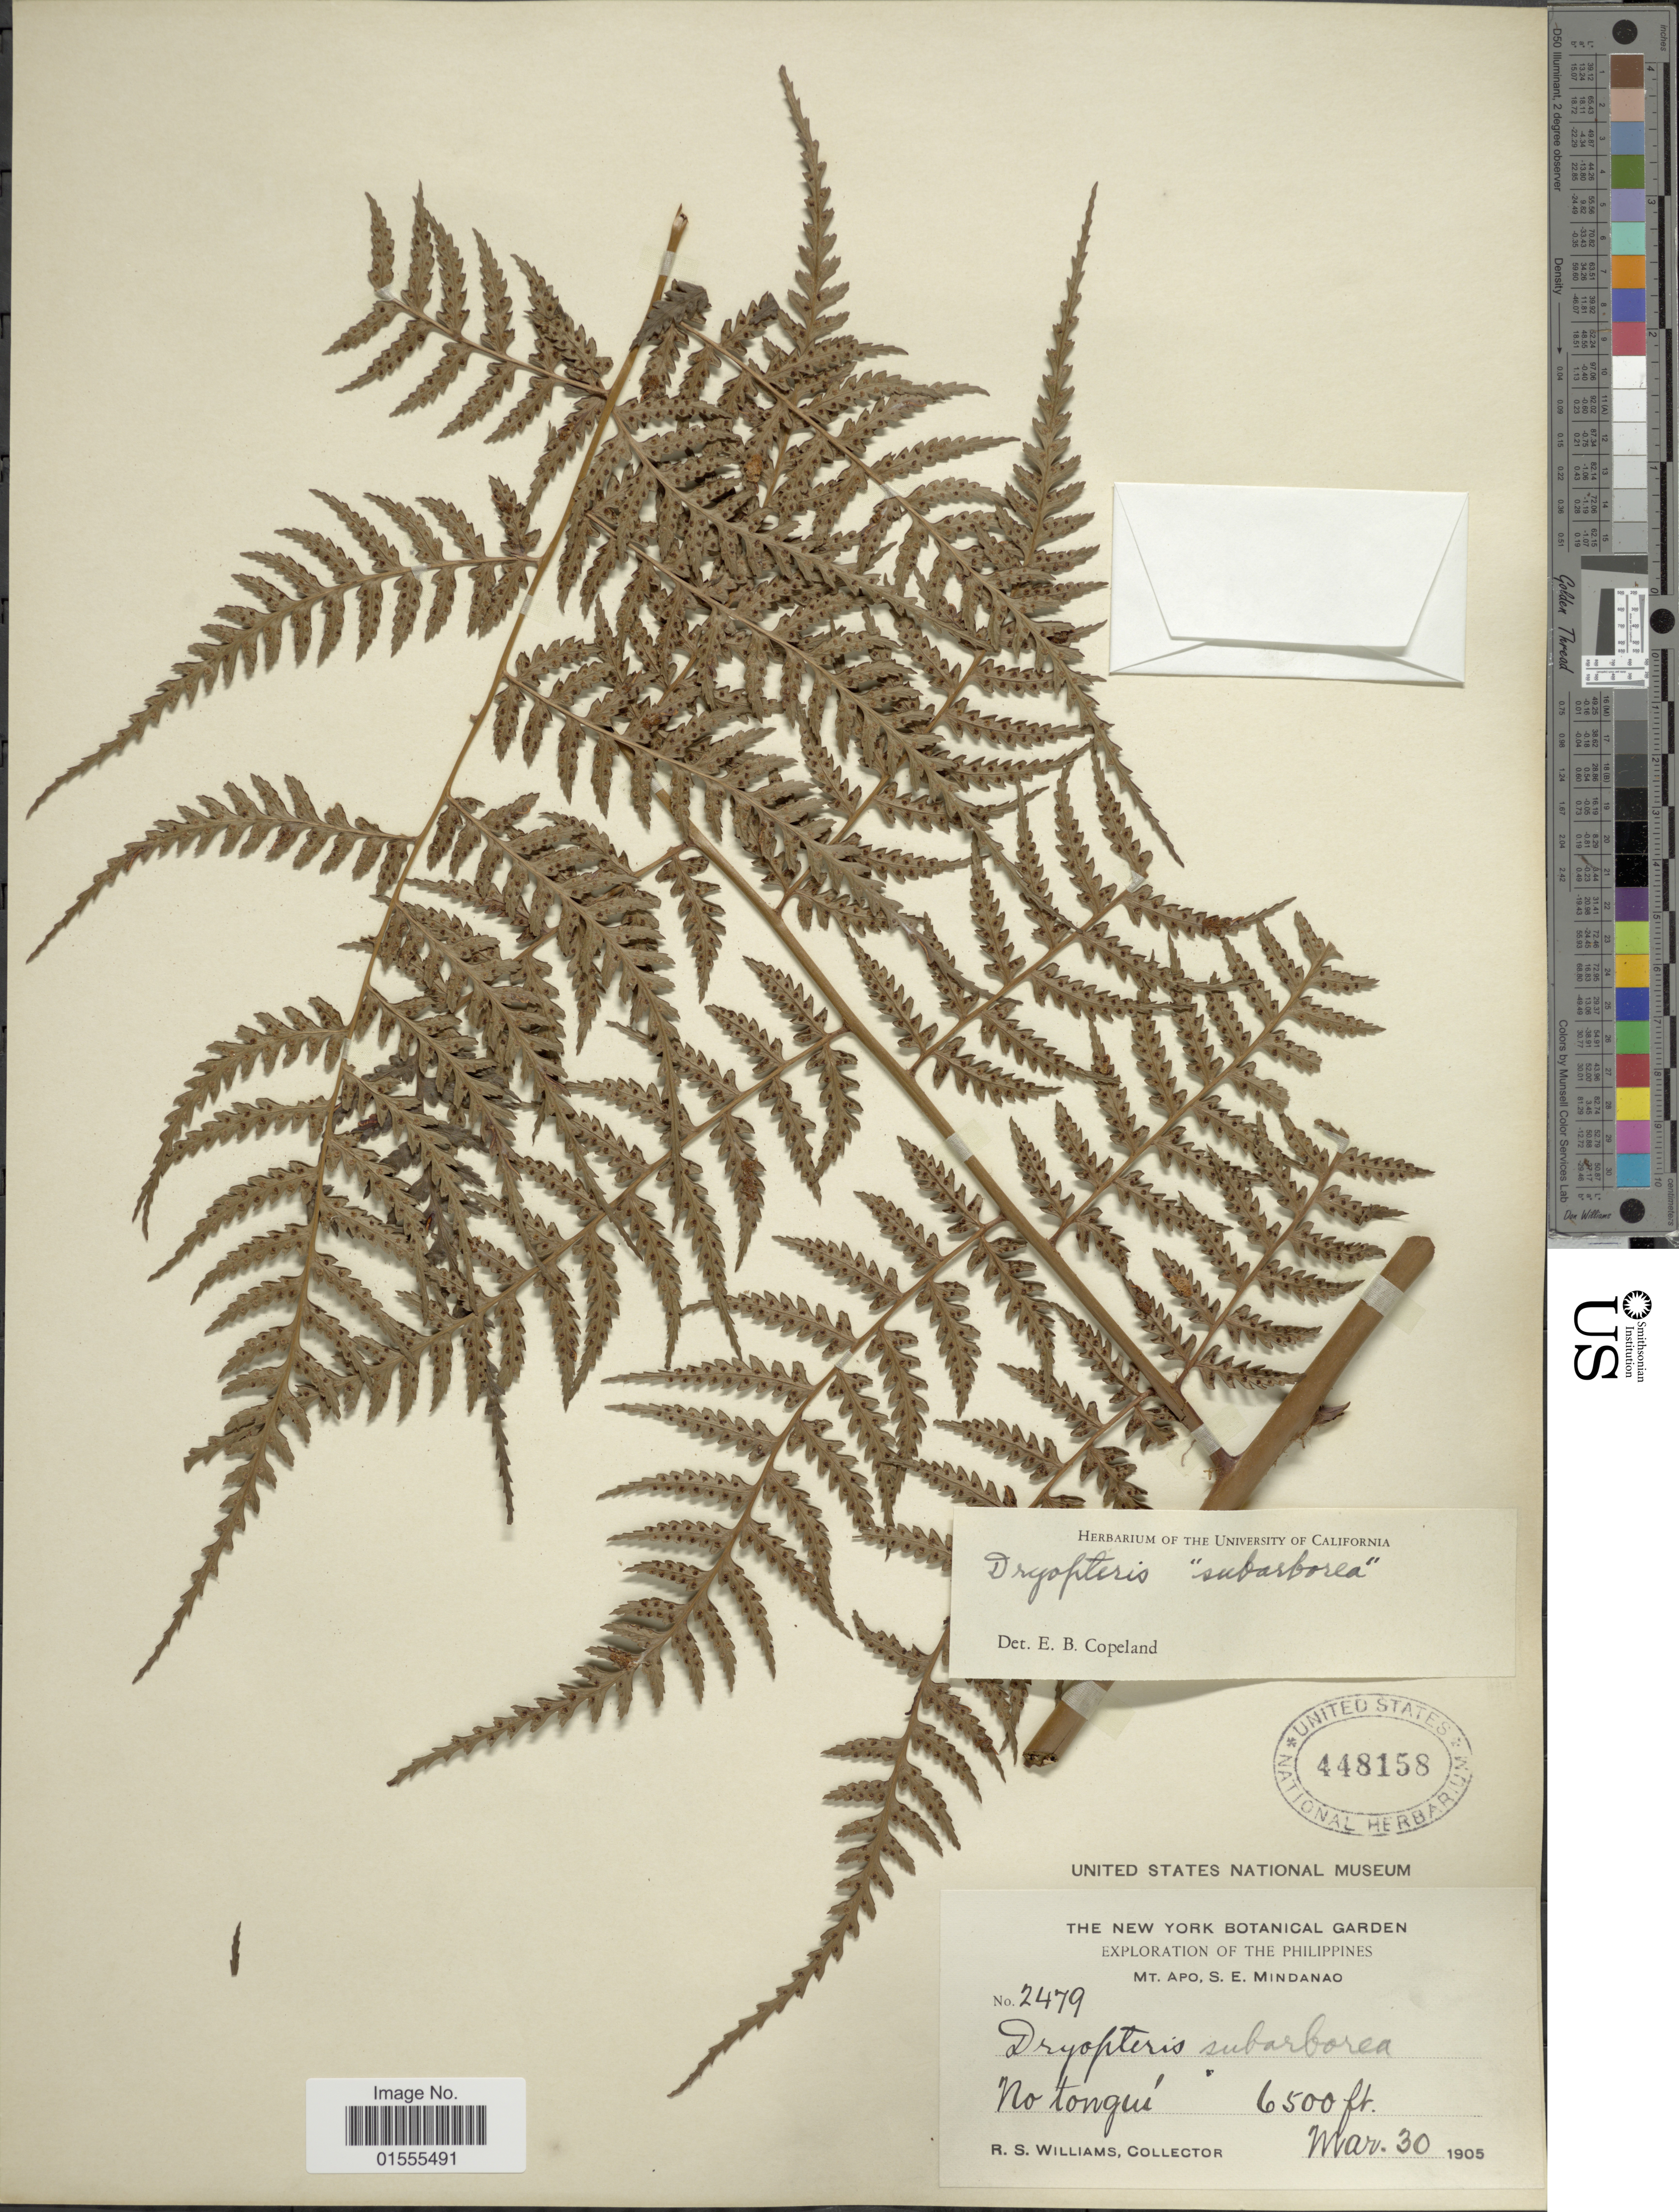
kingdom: Plantae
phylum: Tracheophyta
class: Polypodiopsida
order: Polypodiales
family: Dryopteridaceae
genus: Dryopteris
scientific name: Dryopteris subarborea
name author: (Baker) C. Chr.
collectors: R. S. Williams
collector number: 2479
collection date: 1905-03-30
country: Philippines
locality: Mt. Apo, S.E. Mindanao, No tongué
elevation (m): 1981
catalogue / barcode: US 448158